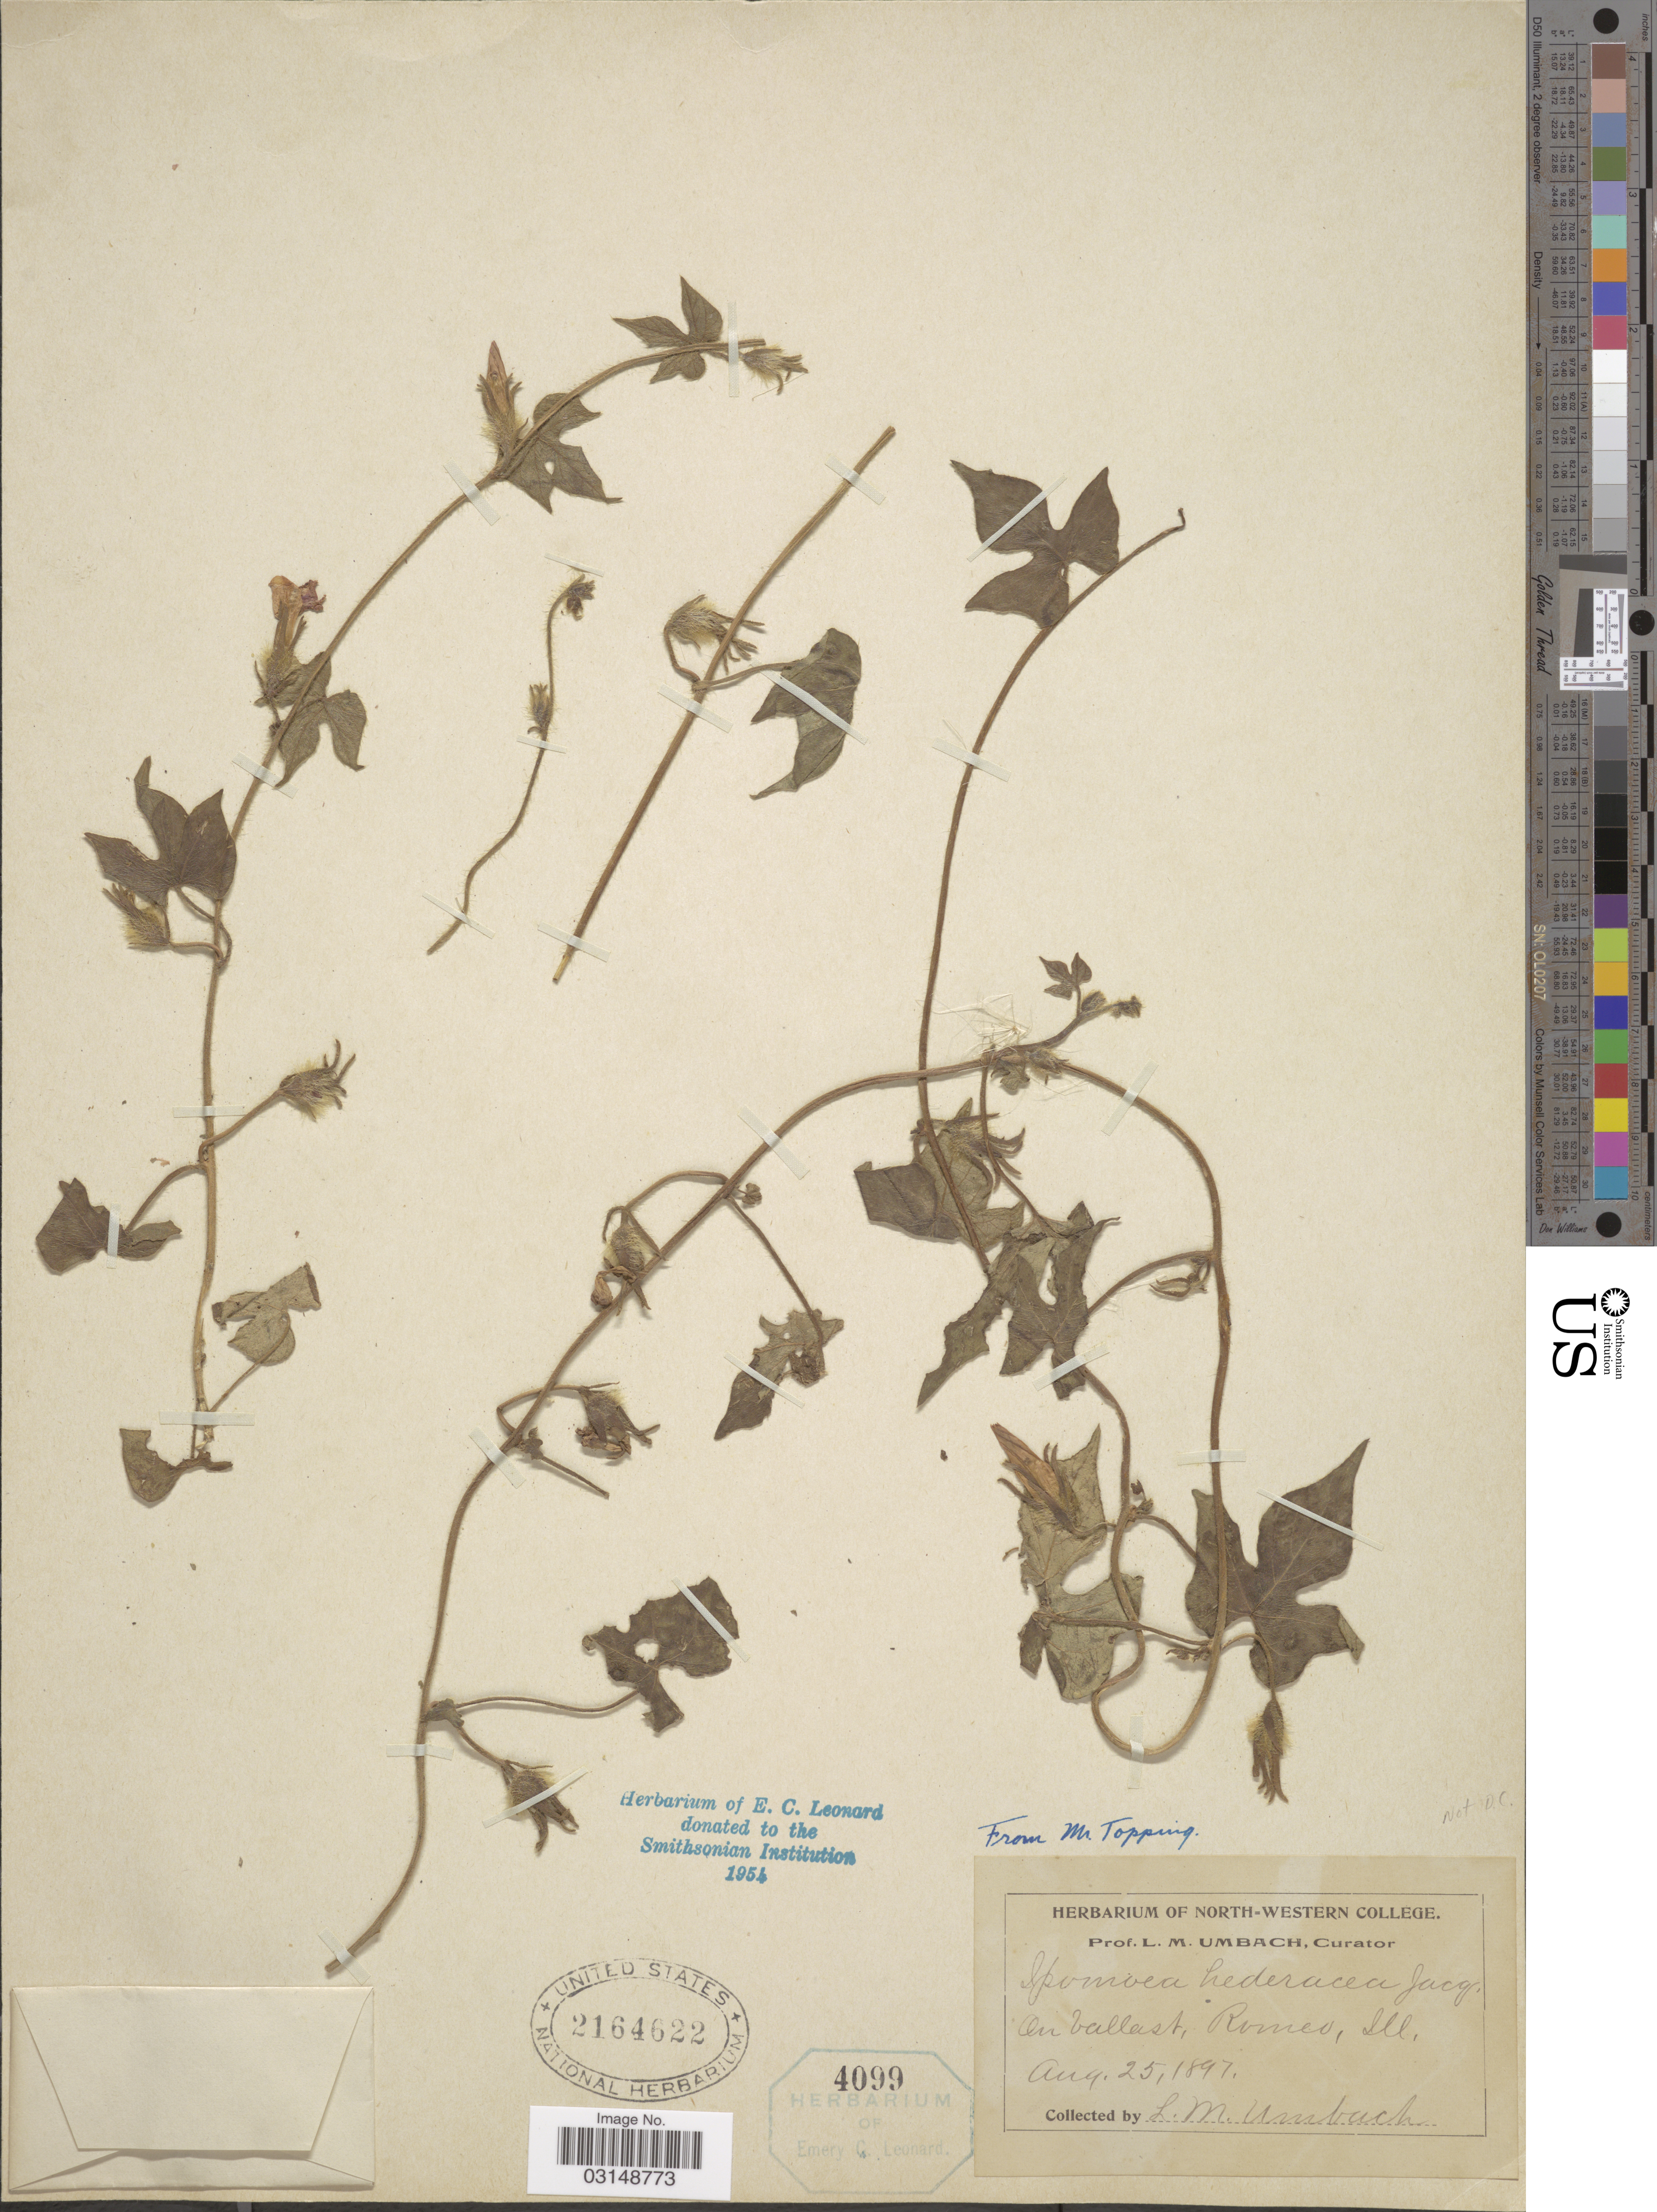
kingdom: Plantae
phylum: Tracheophyta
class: Magnoliopsida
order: Solanales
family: Convolvulaceae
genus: Ipomoea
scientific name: Ipomoea hederacea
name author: Jacq.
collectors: L. M. Umbach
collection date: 1897-08-25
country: United States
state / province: Illinois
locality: Romeo.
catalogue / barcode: US 2164622